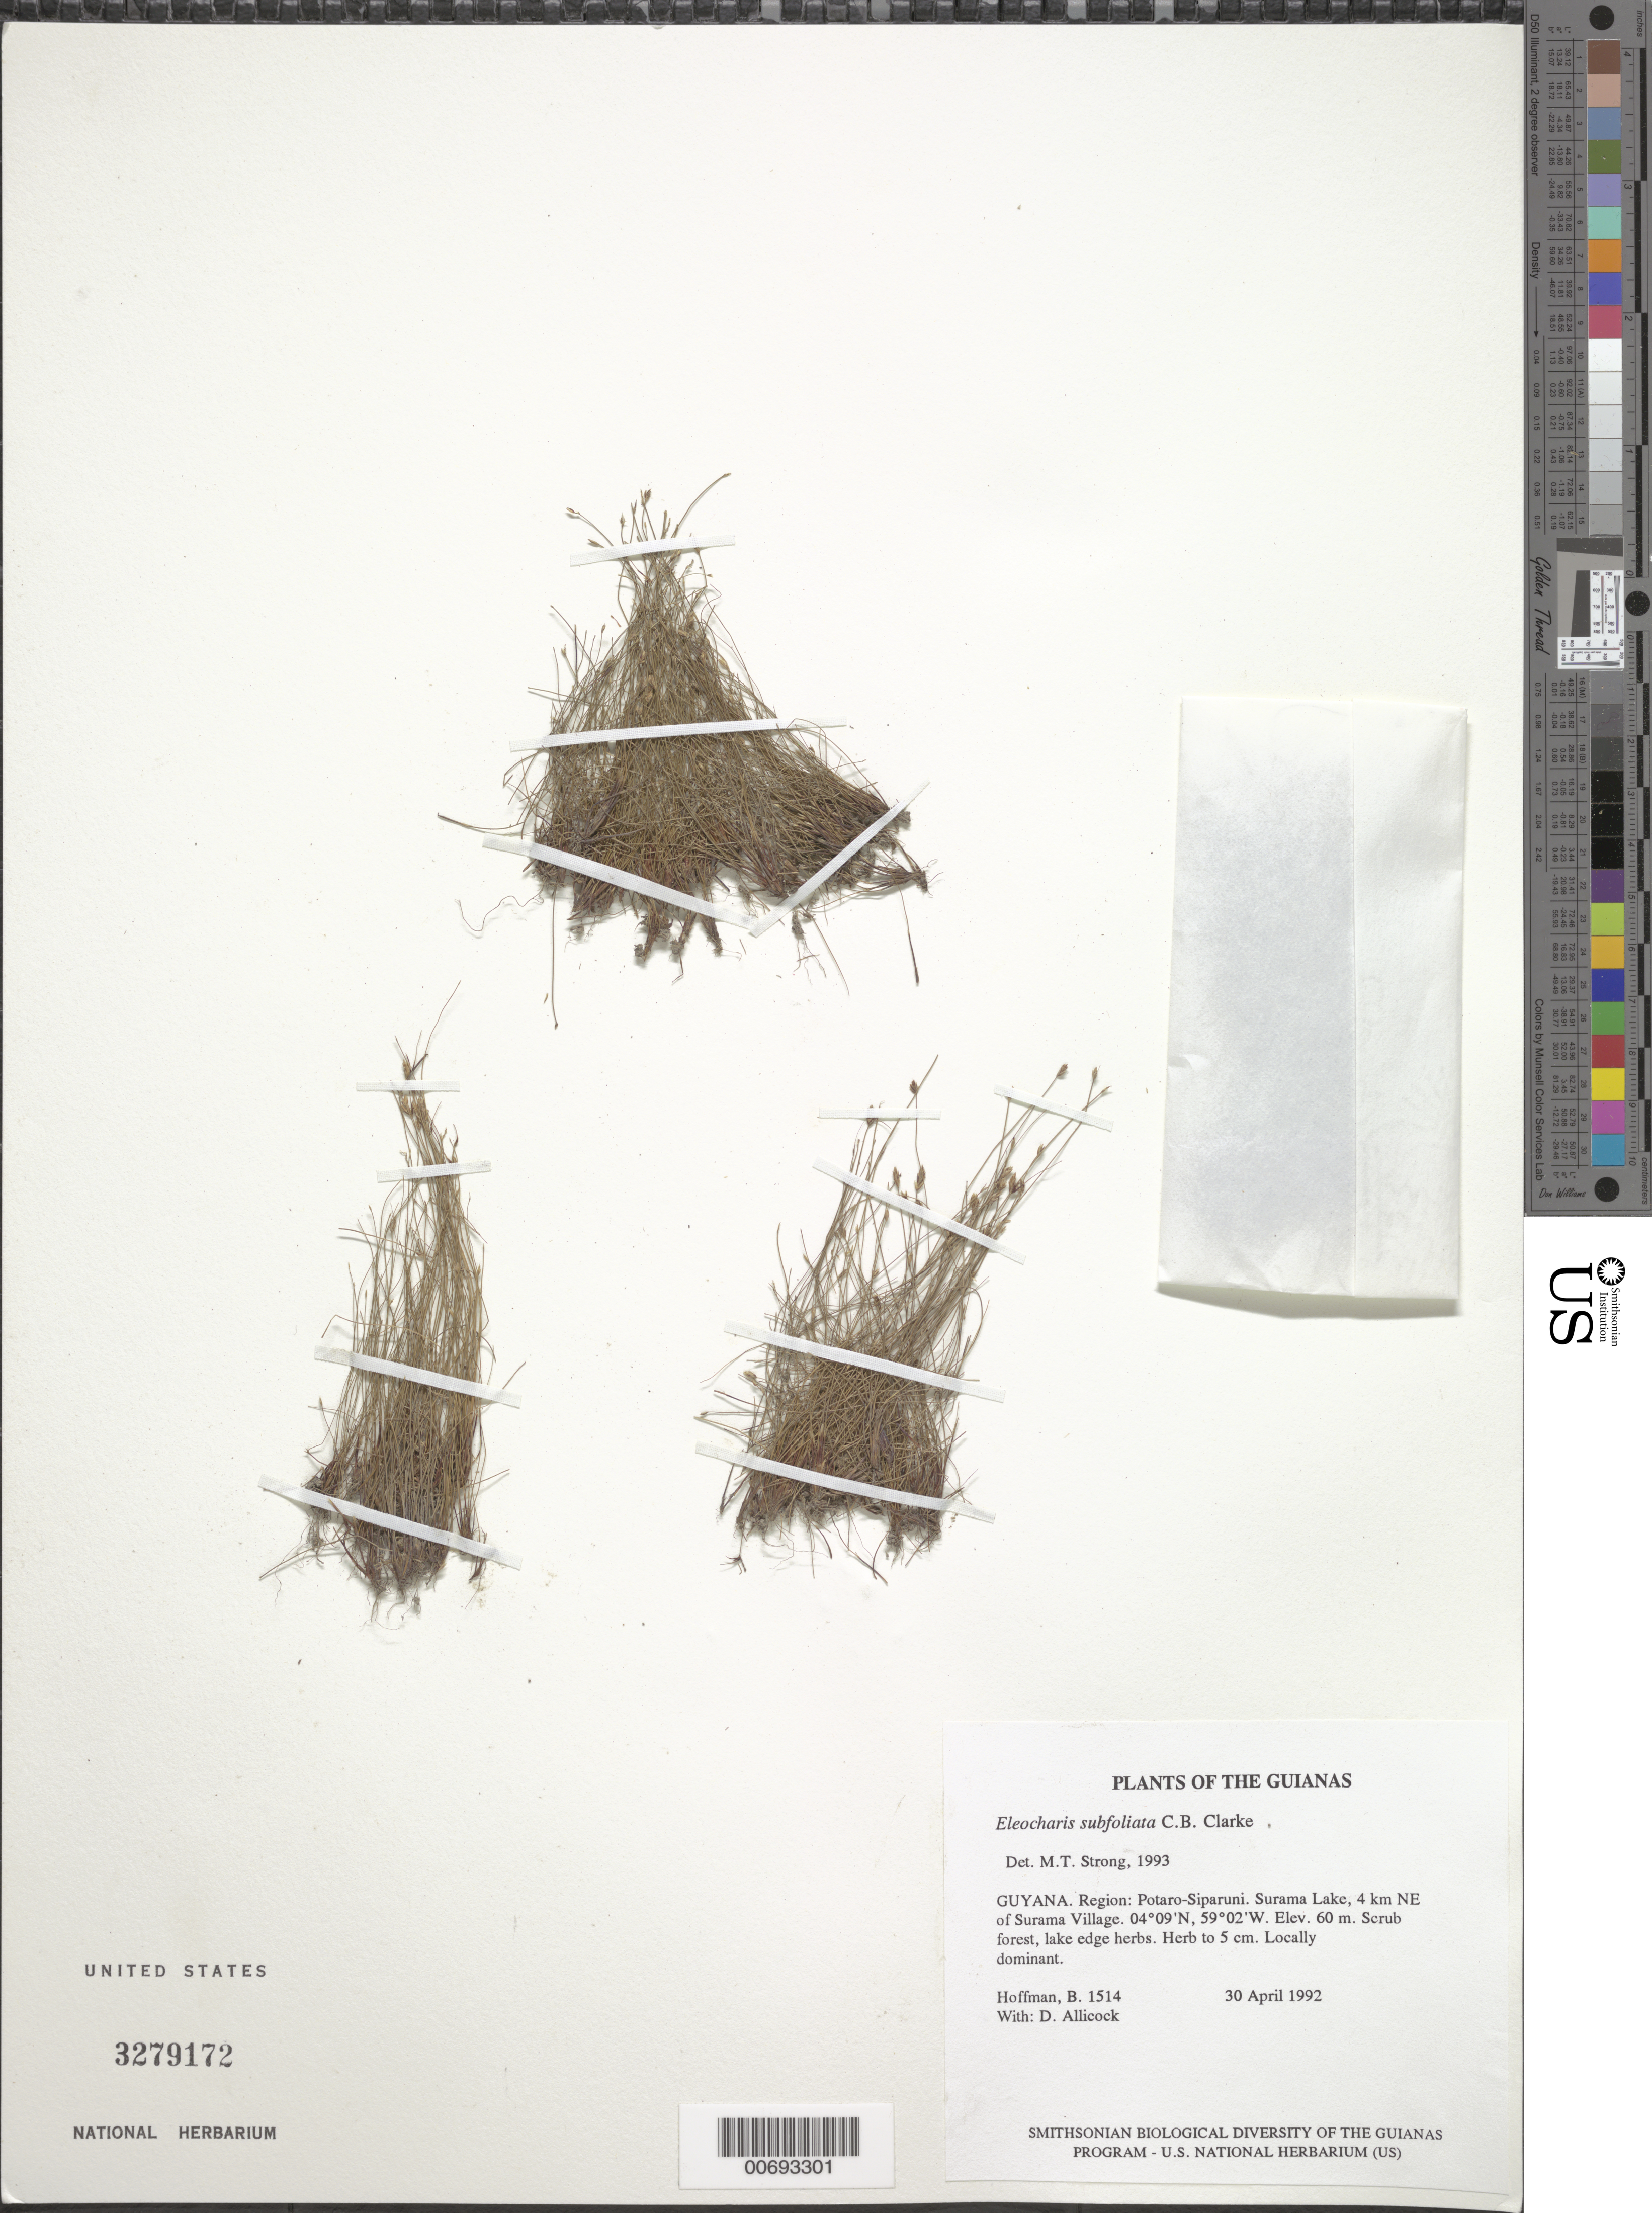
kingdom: Plantae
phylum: Tracheophyta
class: Liliopsida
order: Poales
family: Cyperaceae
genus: Eleocharis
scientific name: Eleocharis subfoliata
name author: C.B. Clarke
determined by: Strong, M. T., (US), Smithsonian Institution - National Museum of Natural History (UNITED STATES)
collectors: B. Hoffman & D. Allicock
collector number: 1514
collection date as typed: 30 April 1992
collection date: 1992-04-30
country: Guyana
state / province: Potaro-Siparuni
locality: Surama Lake, 4 km NE of Surama village. Iwokrama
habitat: Scrub forest, lake edge herbs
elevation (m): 60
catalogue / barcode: US 3279172